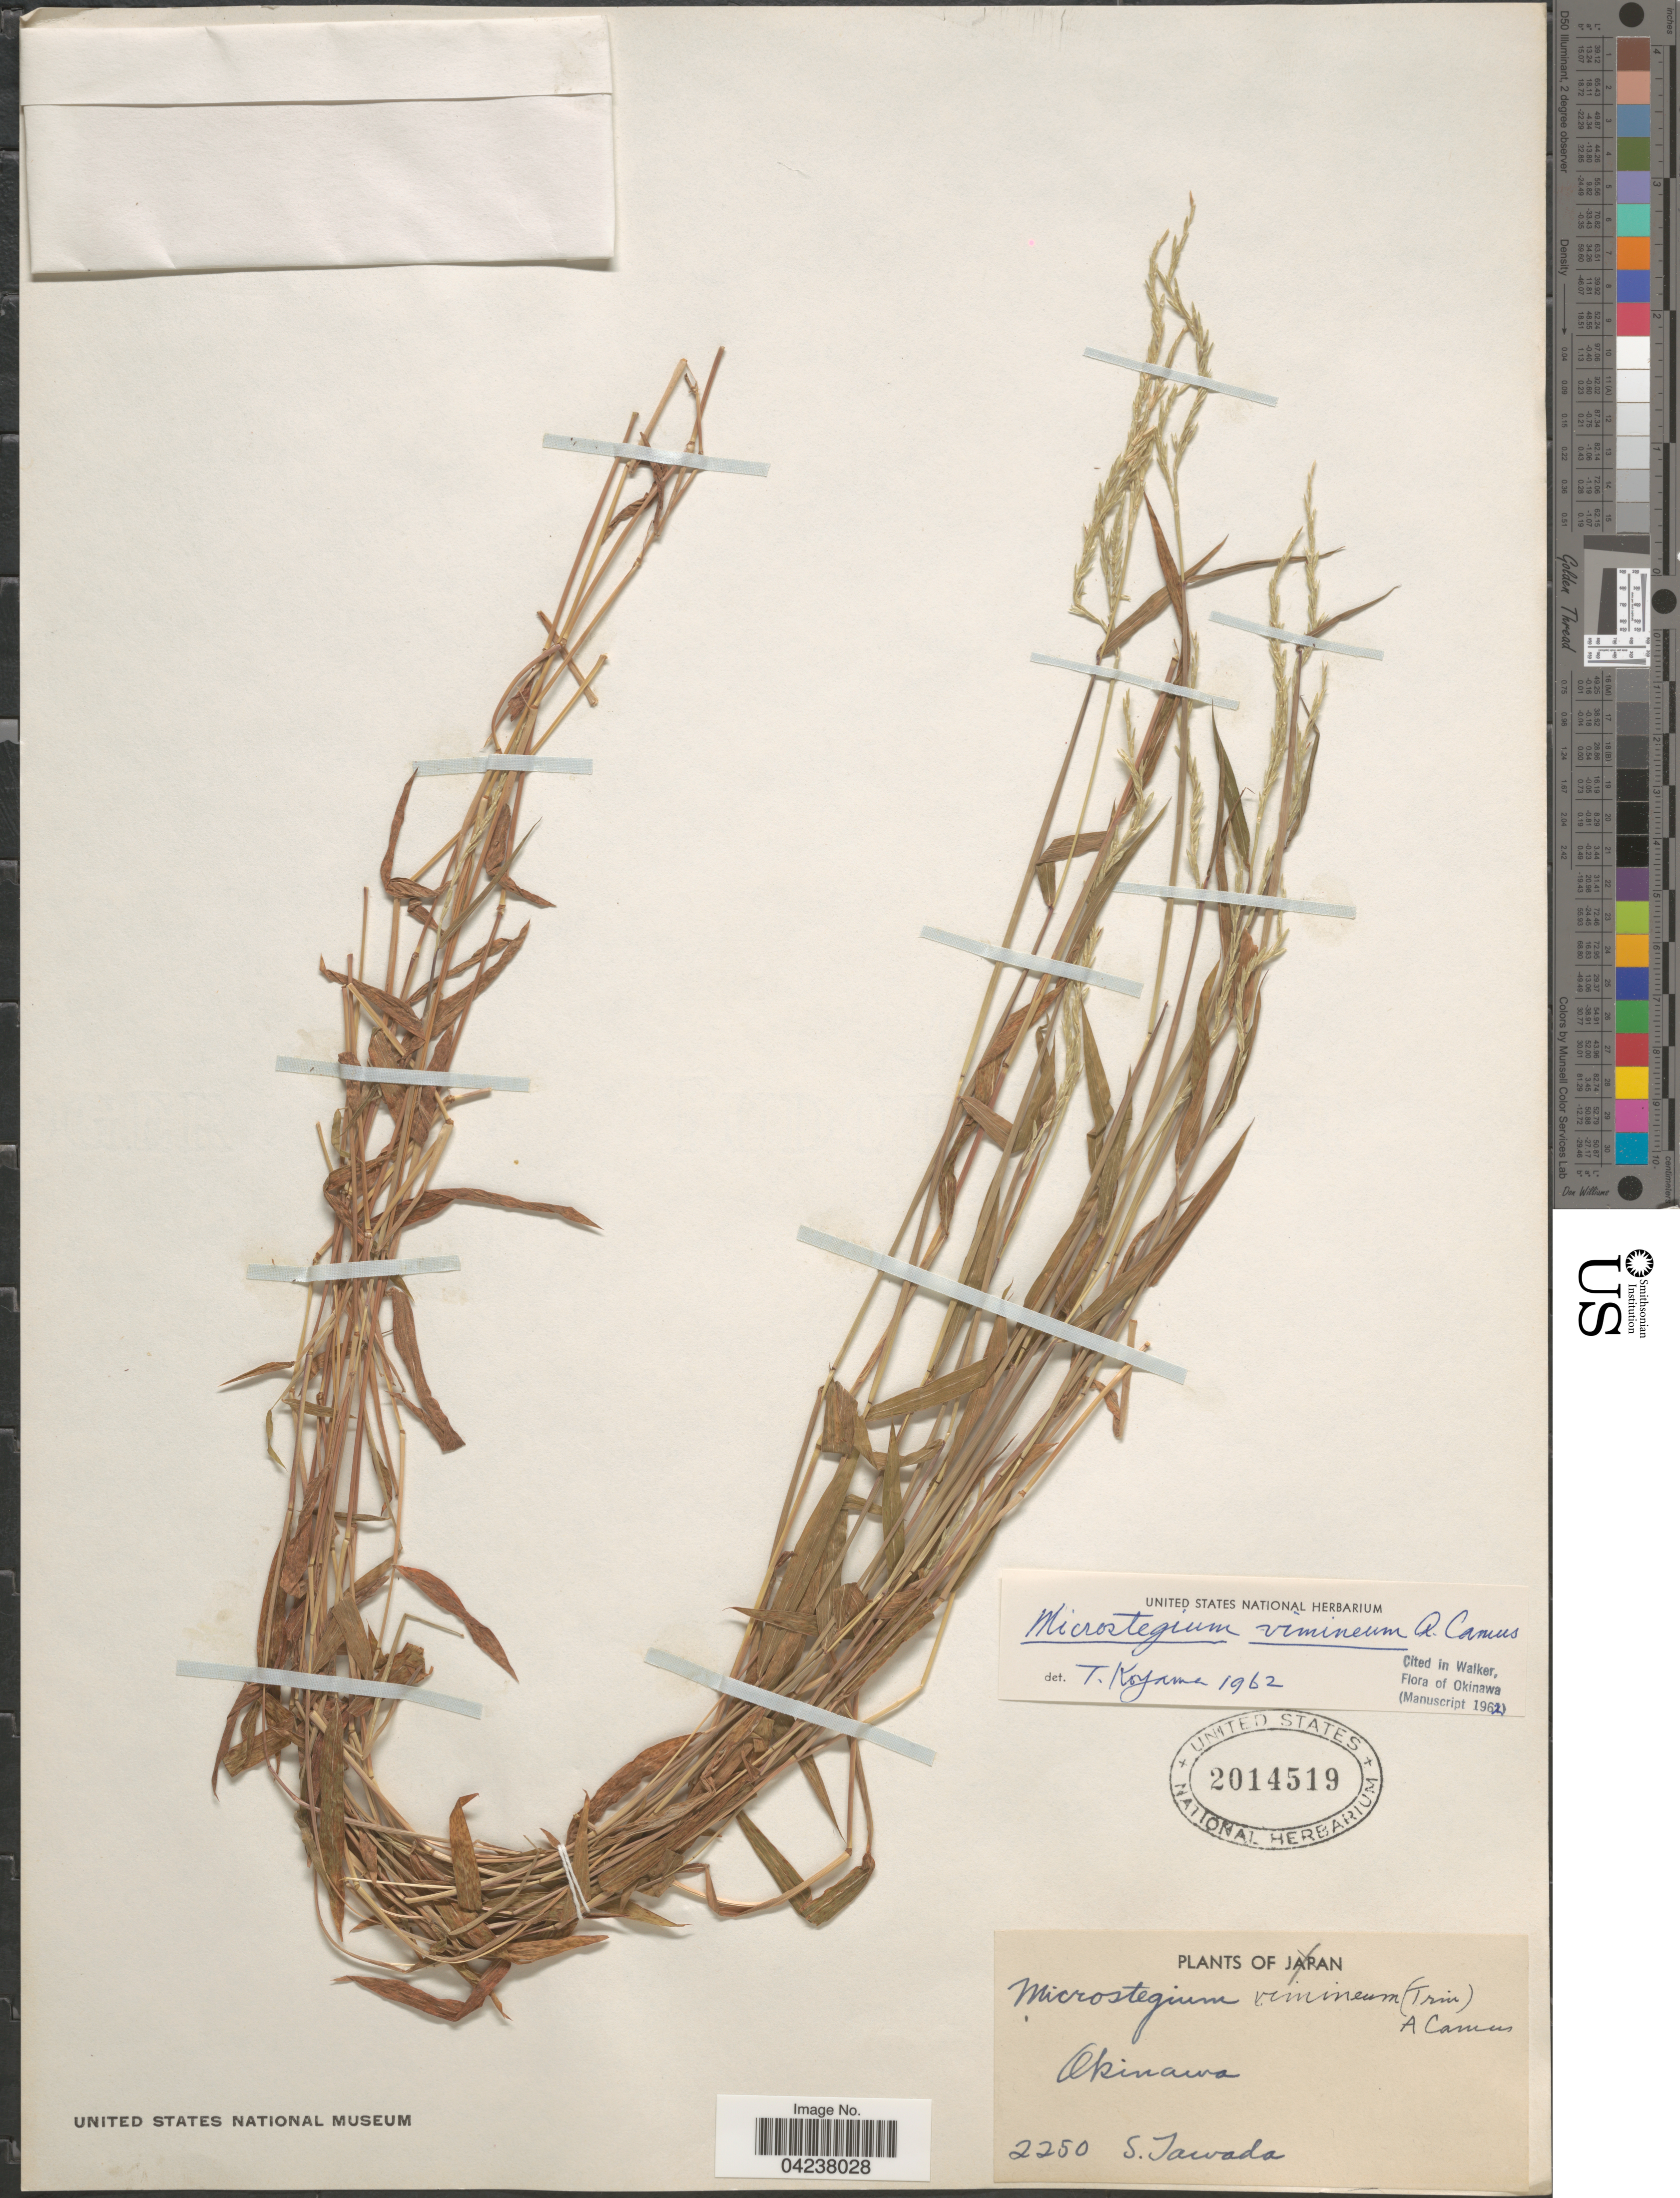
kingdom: Plantae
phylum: Tracheophyta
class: Liliopsida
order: Poales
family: Poaceae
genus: Microstegium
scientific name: Microstegium vimineum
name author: (Trin.) A. Camus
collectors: S. Tawada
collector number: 2250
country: Japan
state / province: Okinawa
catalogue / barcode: US 2014519